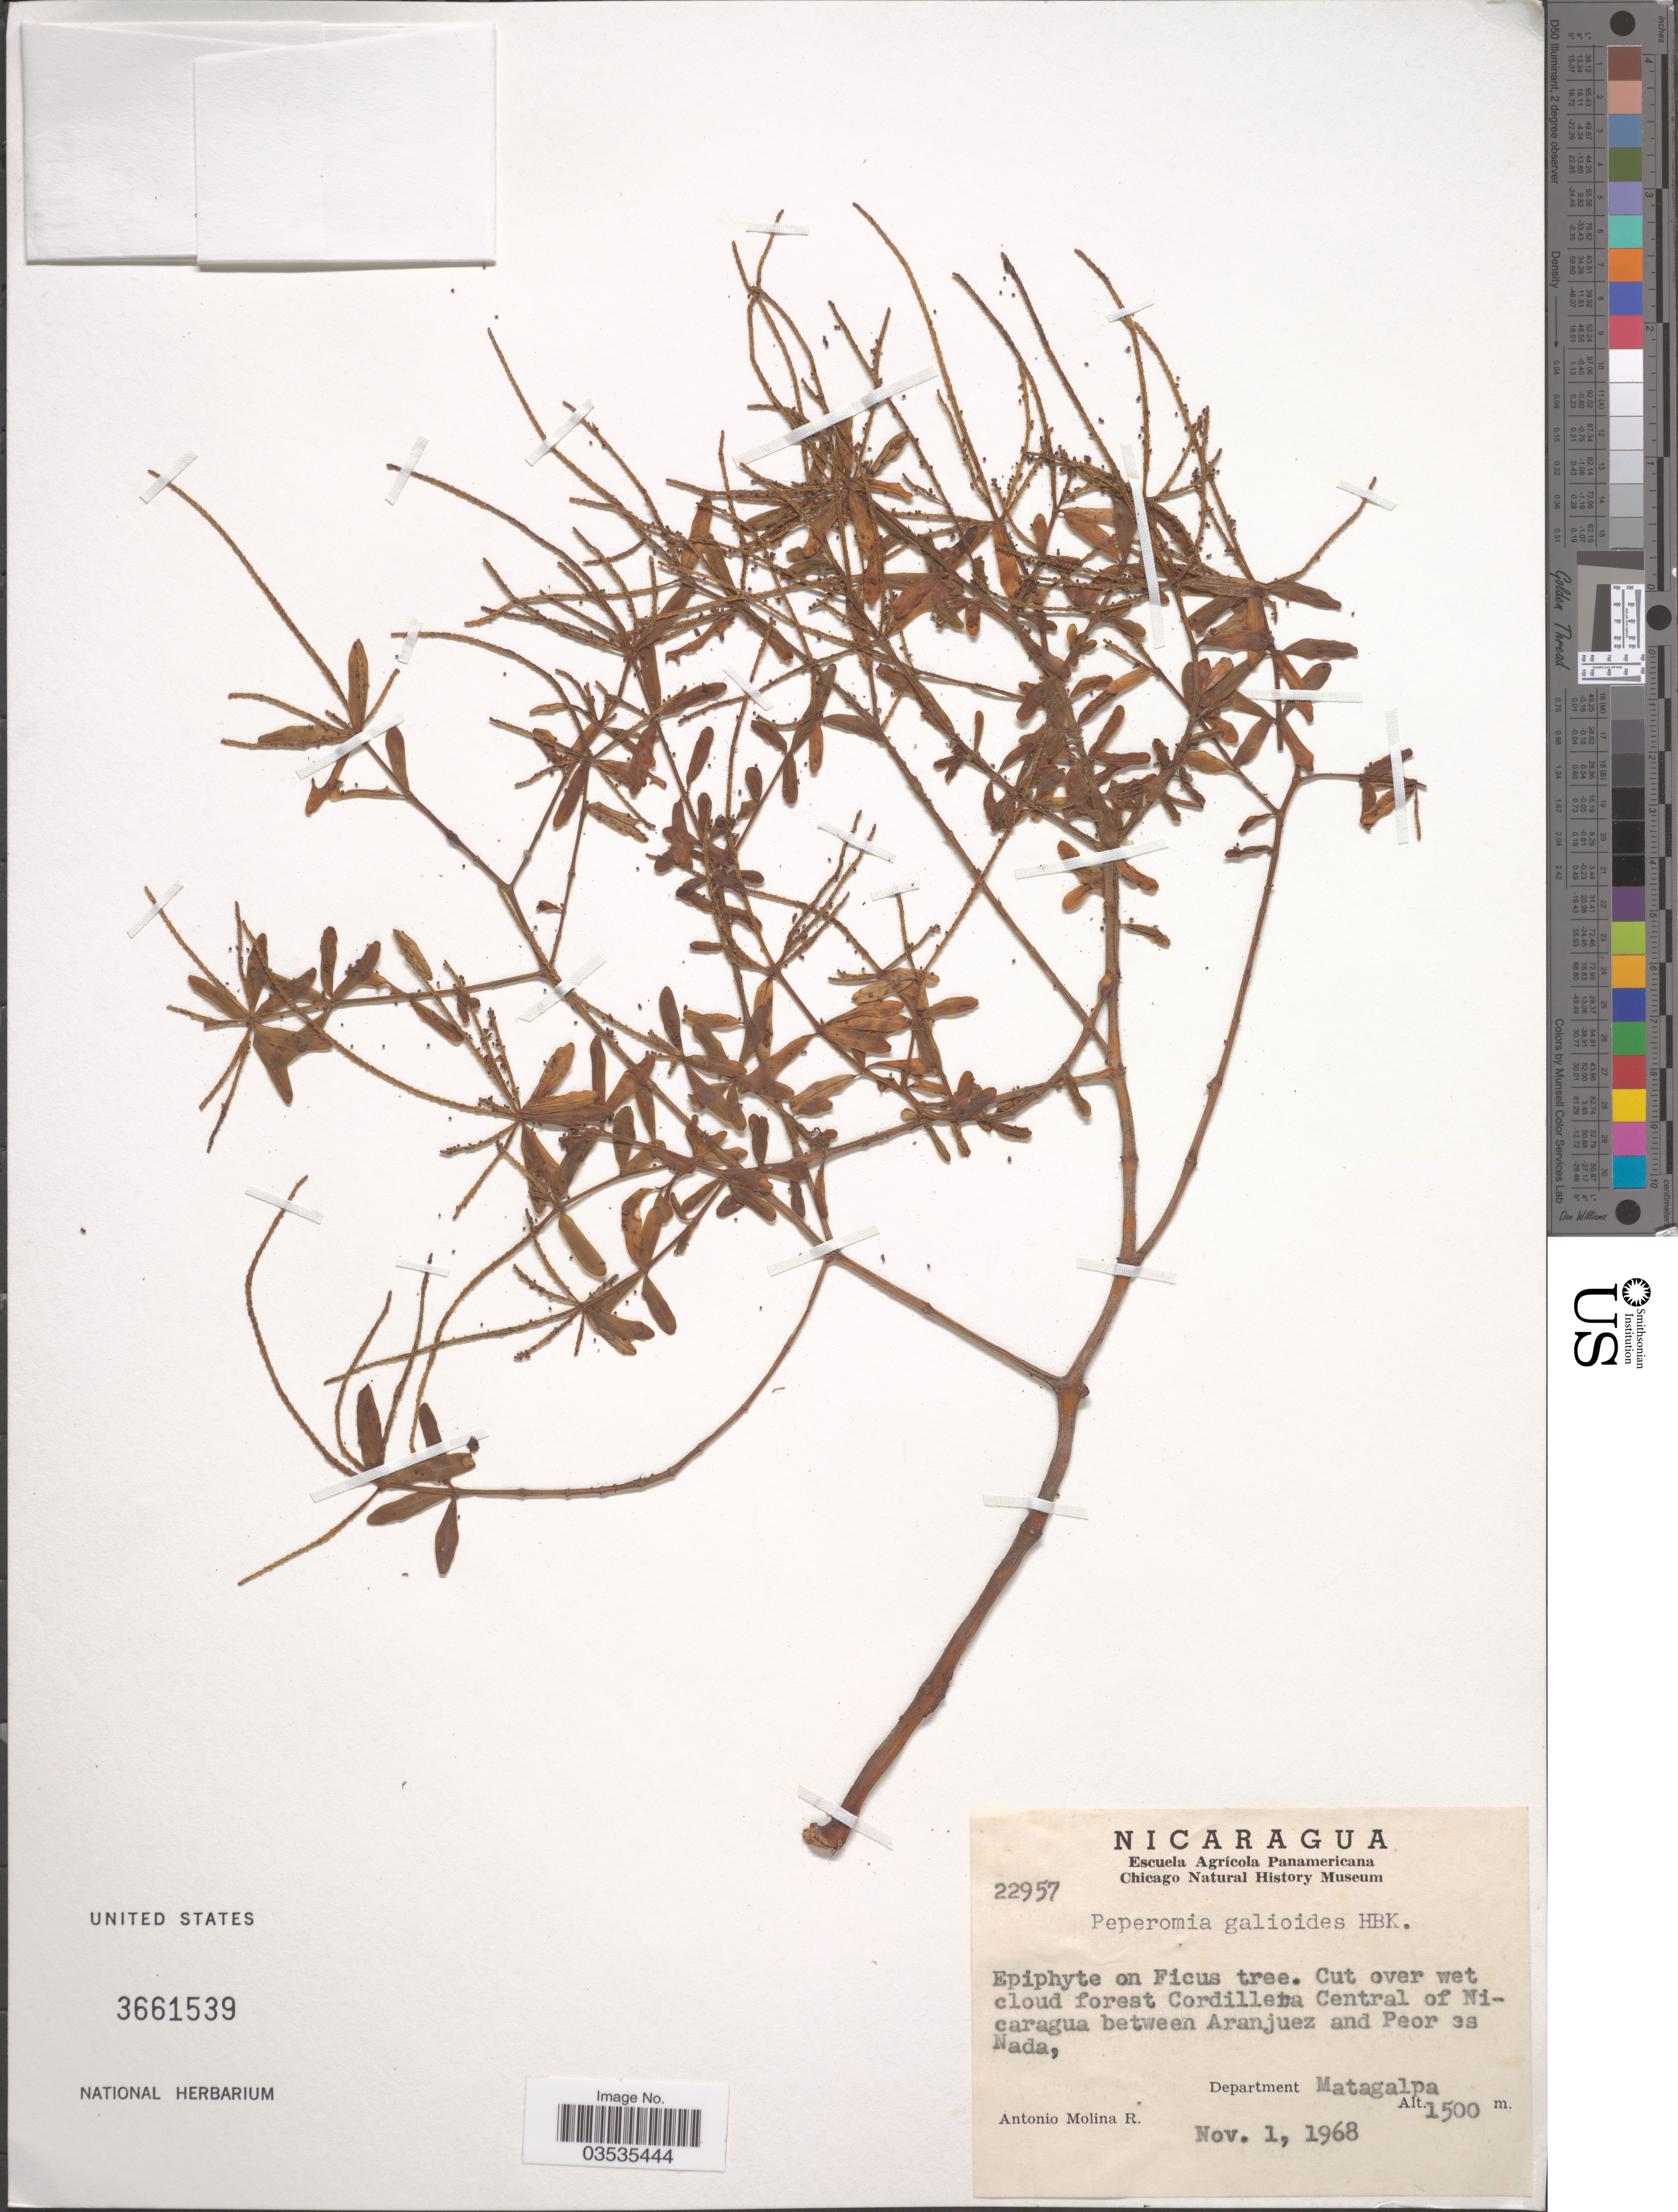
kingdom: Plantae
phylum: Tracheophyta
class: Magnoliopsida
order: Piperales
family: Piperaceae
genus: Peperomia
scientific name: Peperomia galioides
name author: Kunth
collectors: A. Molina R.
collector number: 22957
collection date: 1968-11-01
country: Nicaragua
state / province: Matagalpa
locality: Cut over wet cloud forest Cordillera Central of Nicaragua between Aranjuez and Peor es Nada, Department Matagalpa.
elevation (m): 1500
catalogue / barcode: US 3661539